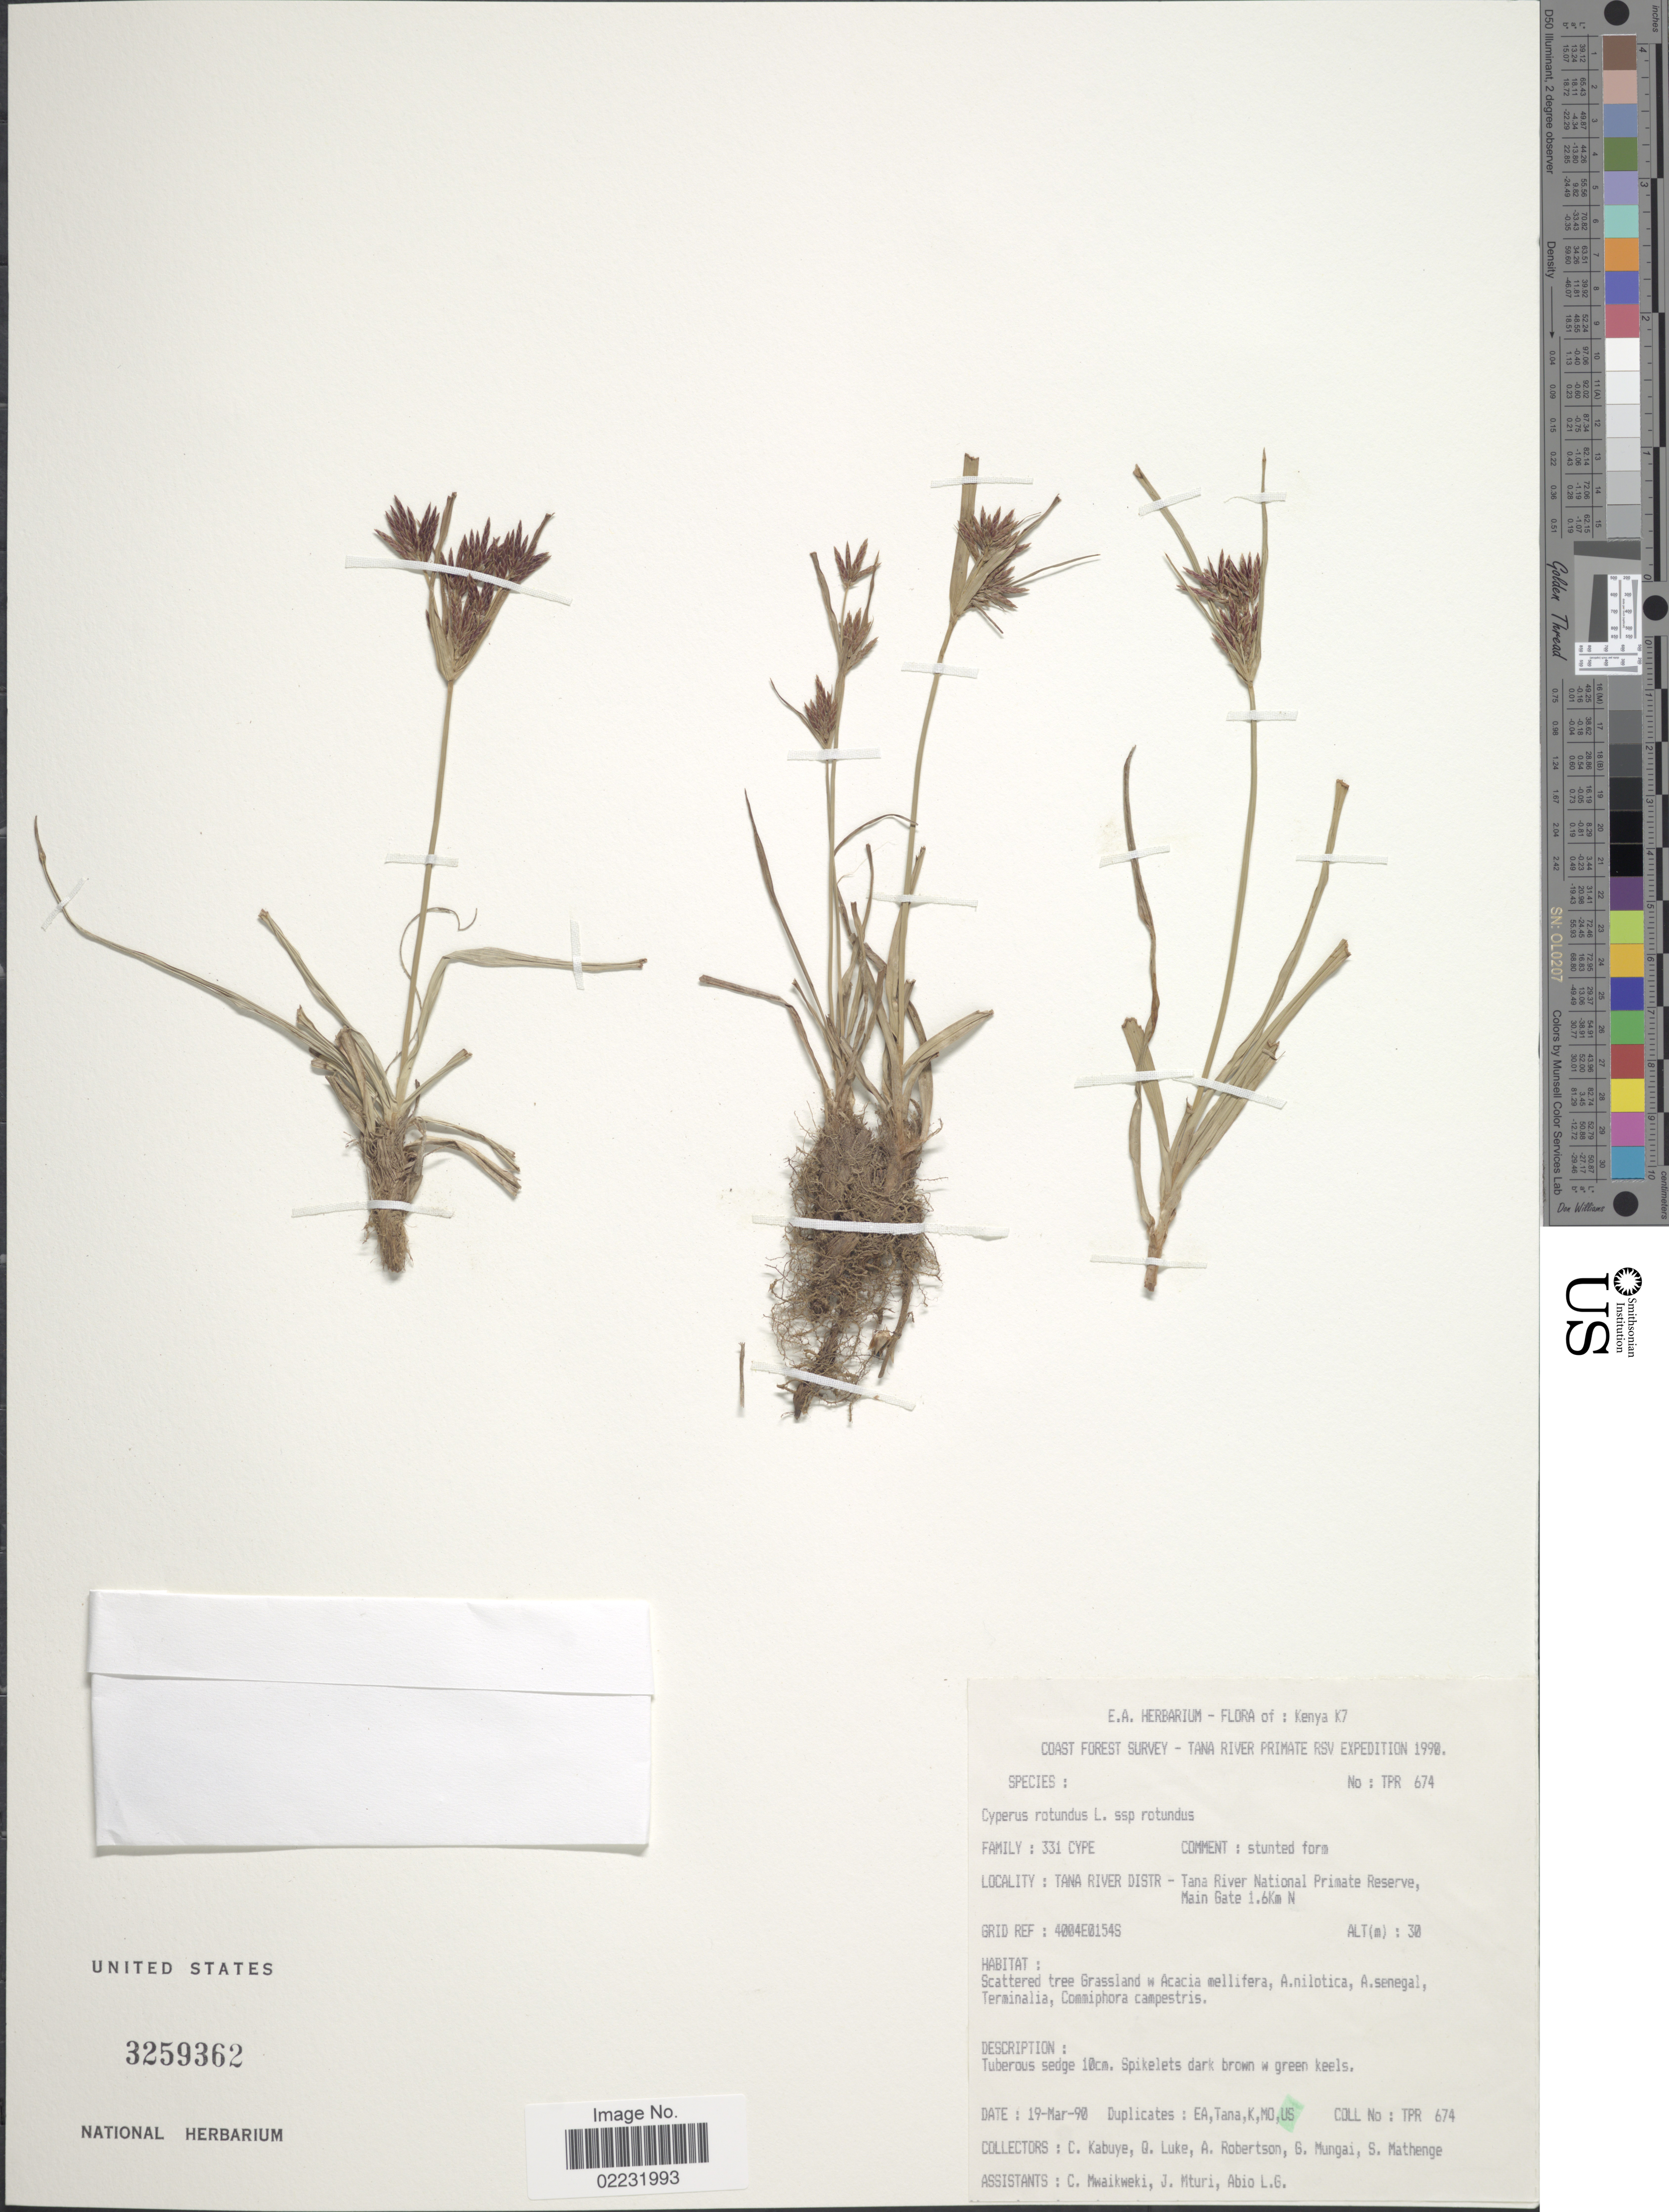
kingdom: Plantae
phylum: Tracheophyta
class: Liliopsida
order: Poales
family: Cyperaceae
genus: Cyperus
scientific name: Cyperus rotundus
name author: L.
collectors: C. Kabuye, Q. Luke, A. Robertson, G. Mungai & et al.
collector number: TPR674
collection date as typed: Transcribed d/m/y: 19/3/90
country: Kenya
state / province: Tana River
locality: Tana River Distr- Tana River National Primat Reserve, Main Gate 1.6km N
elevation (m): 30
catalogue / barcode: US 3259362